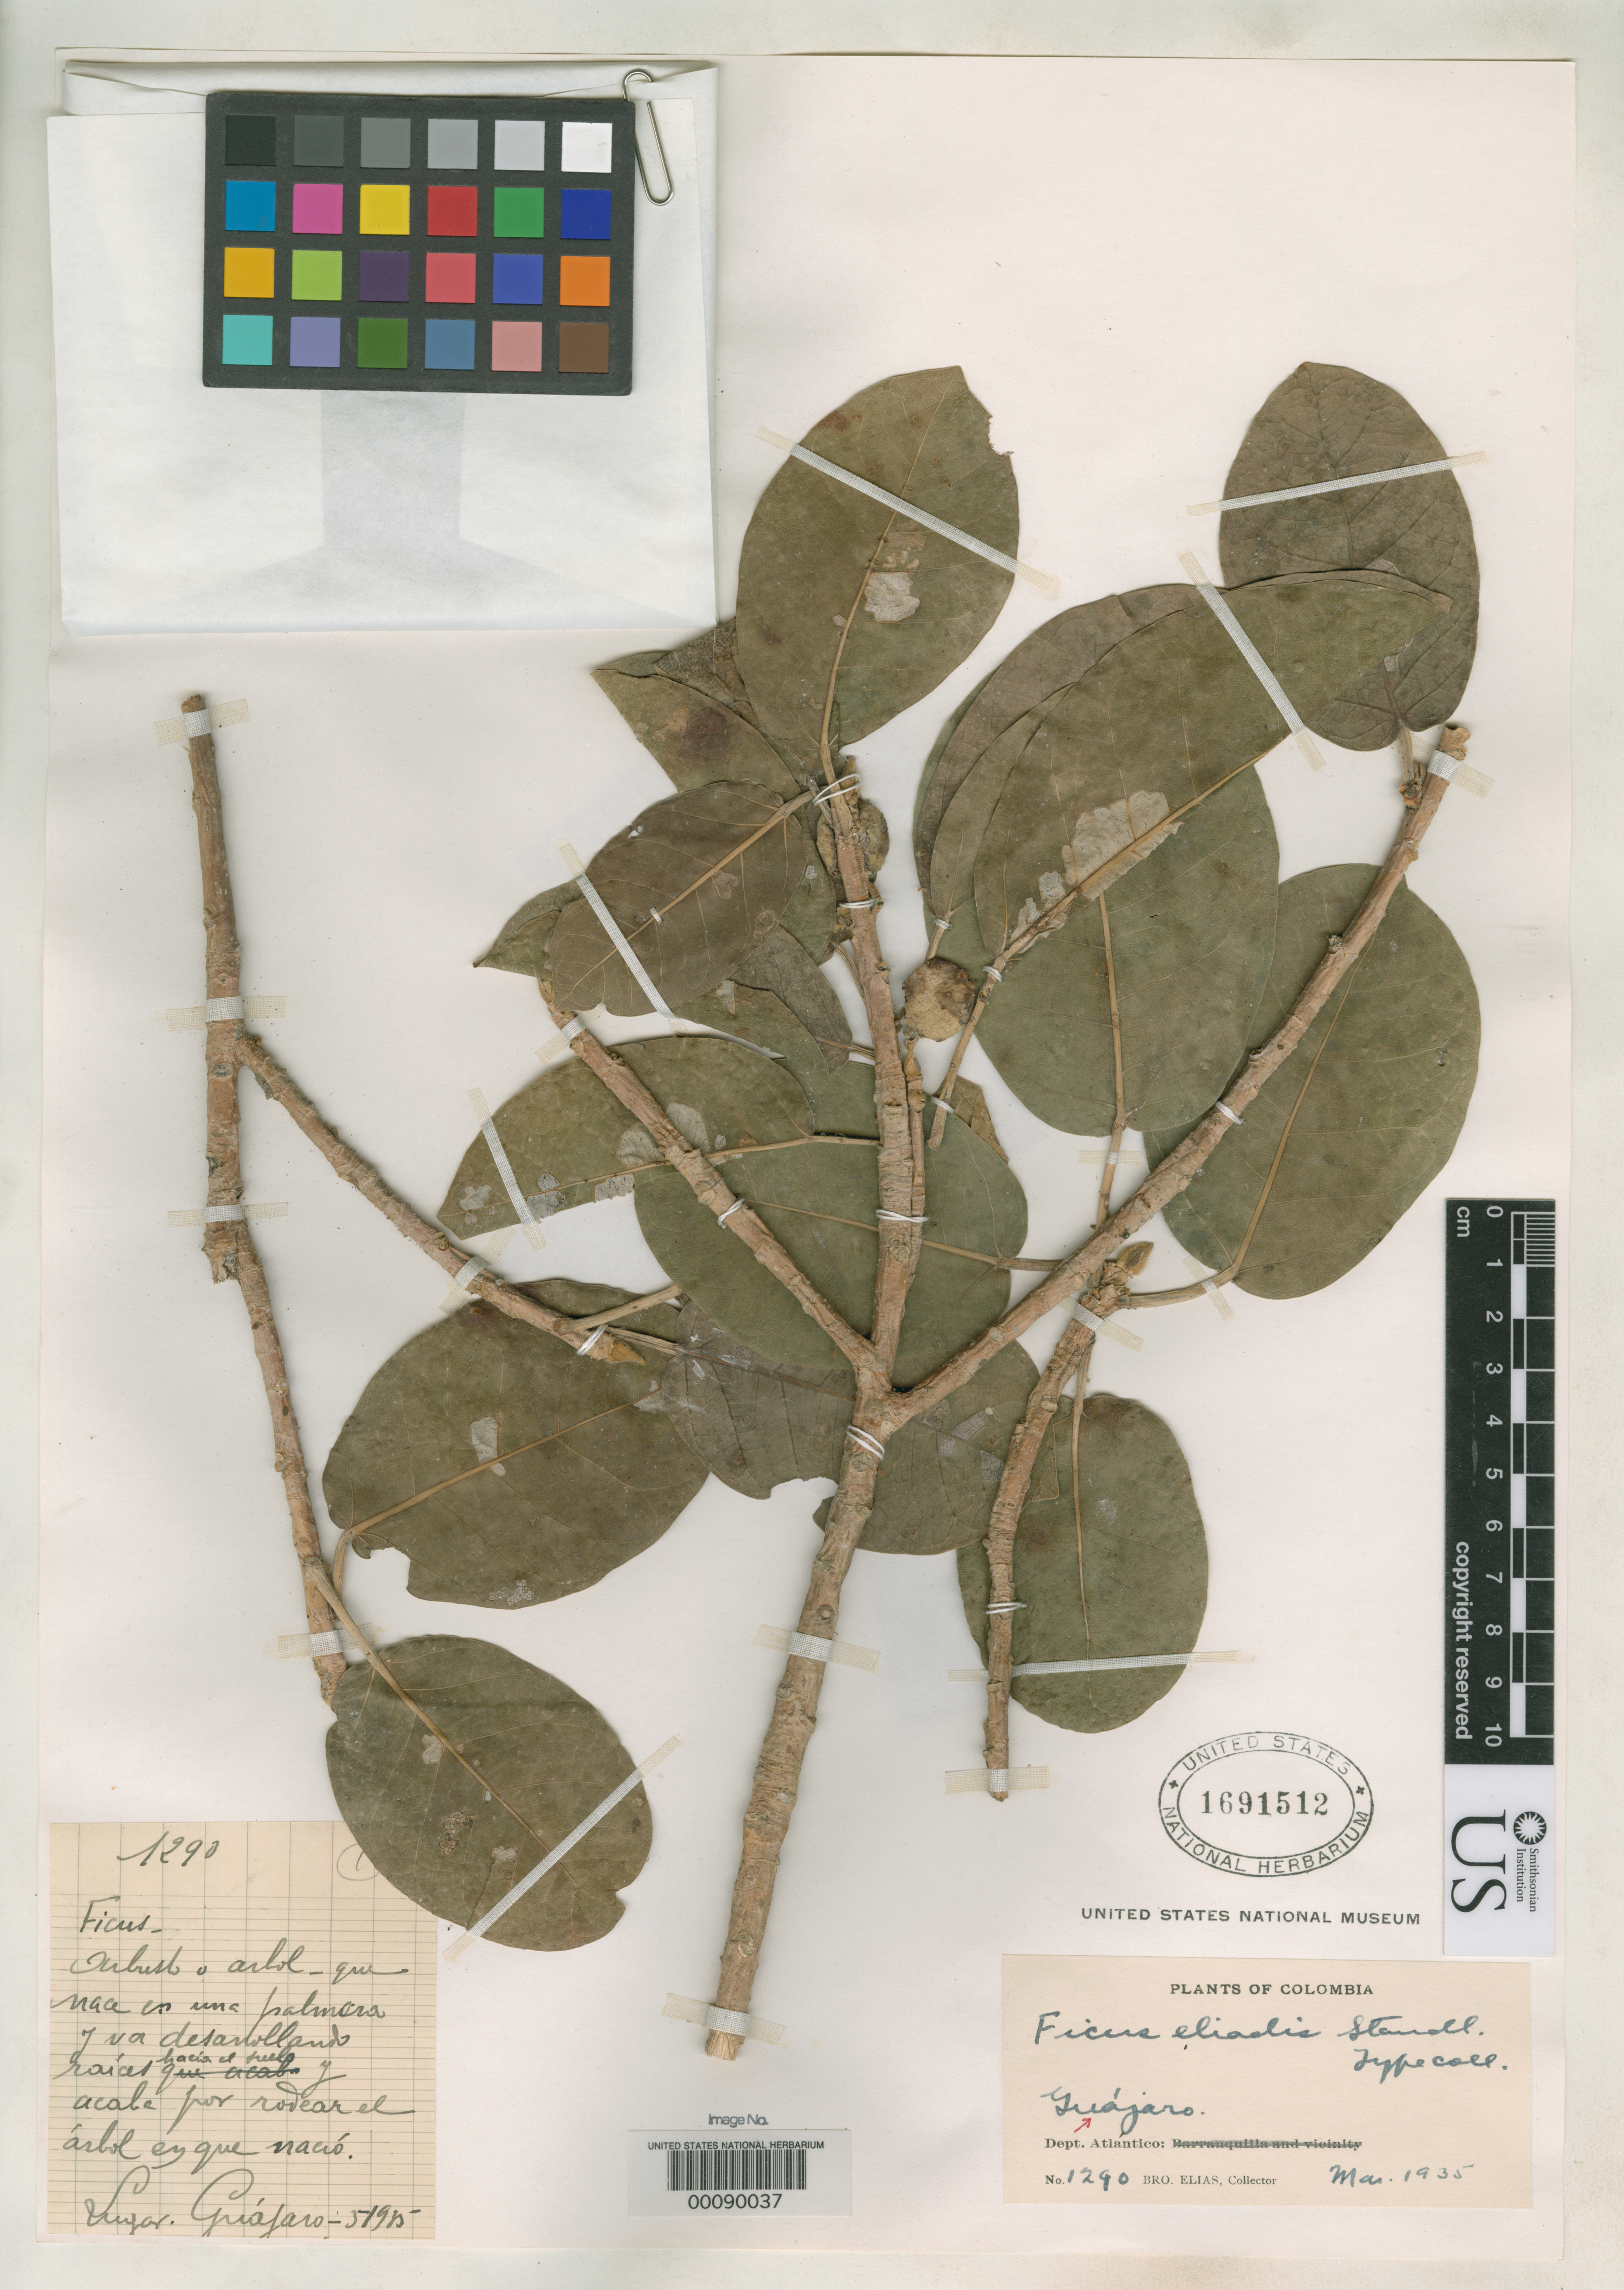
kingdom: Plantae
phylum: Tracheophyta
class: Magnoliopsida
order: Rosales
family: Moraceae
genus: Ficus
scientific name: Ficus eliadis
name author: Standl.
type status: Isotype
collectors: Bro. Elias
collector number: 1290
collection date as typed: Mar 1935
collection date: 1935-03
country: Colombia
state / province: Atlántico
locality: Guajaro.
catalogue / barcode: US 1691512